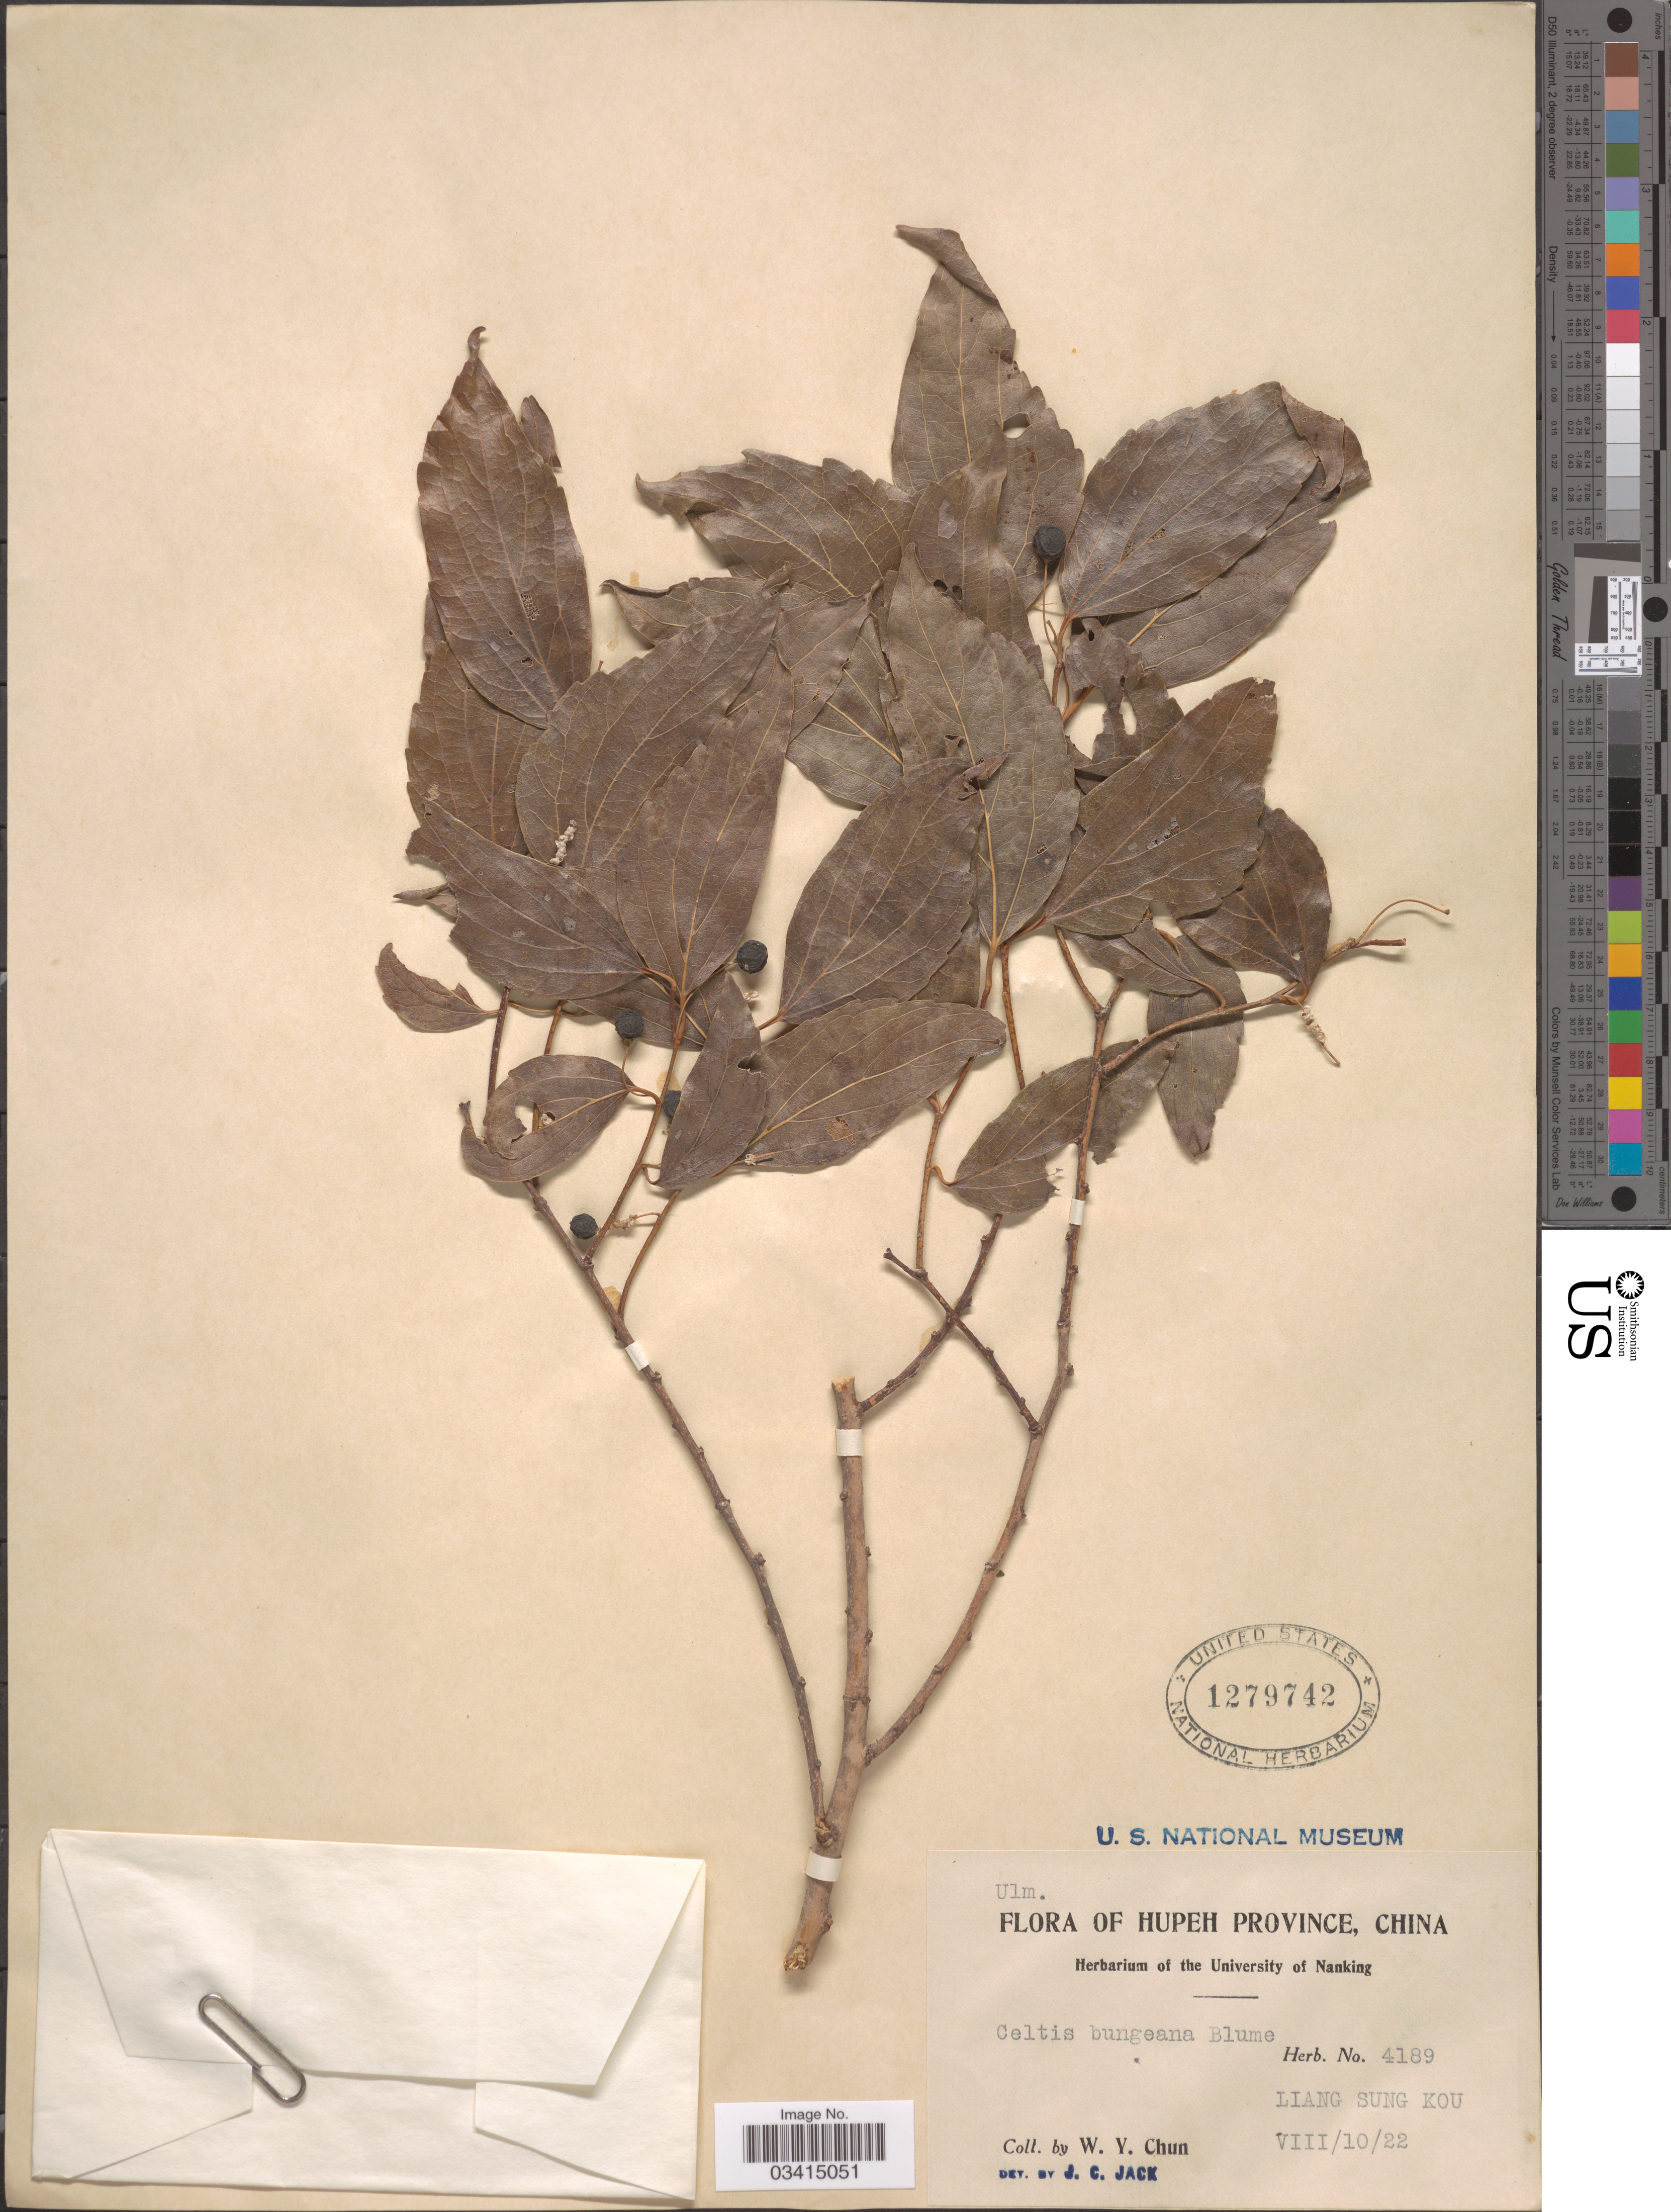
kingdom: Plantae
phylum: Tracheophyta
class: Magnoliopsida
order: Rosales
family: Cannabaceae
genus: Celtis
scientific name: Celtis bungeana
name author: Blume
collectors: W. Y. Chun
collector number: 4189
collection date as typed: Transcribed d/m/y: 10/8/22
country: China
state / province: Hubei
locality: Hupeh Province. Liang Sung Kou.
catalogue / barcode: US 1279742